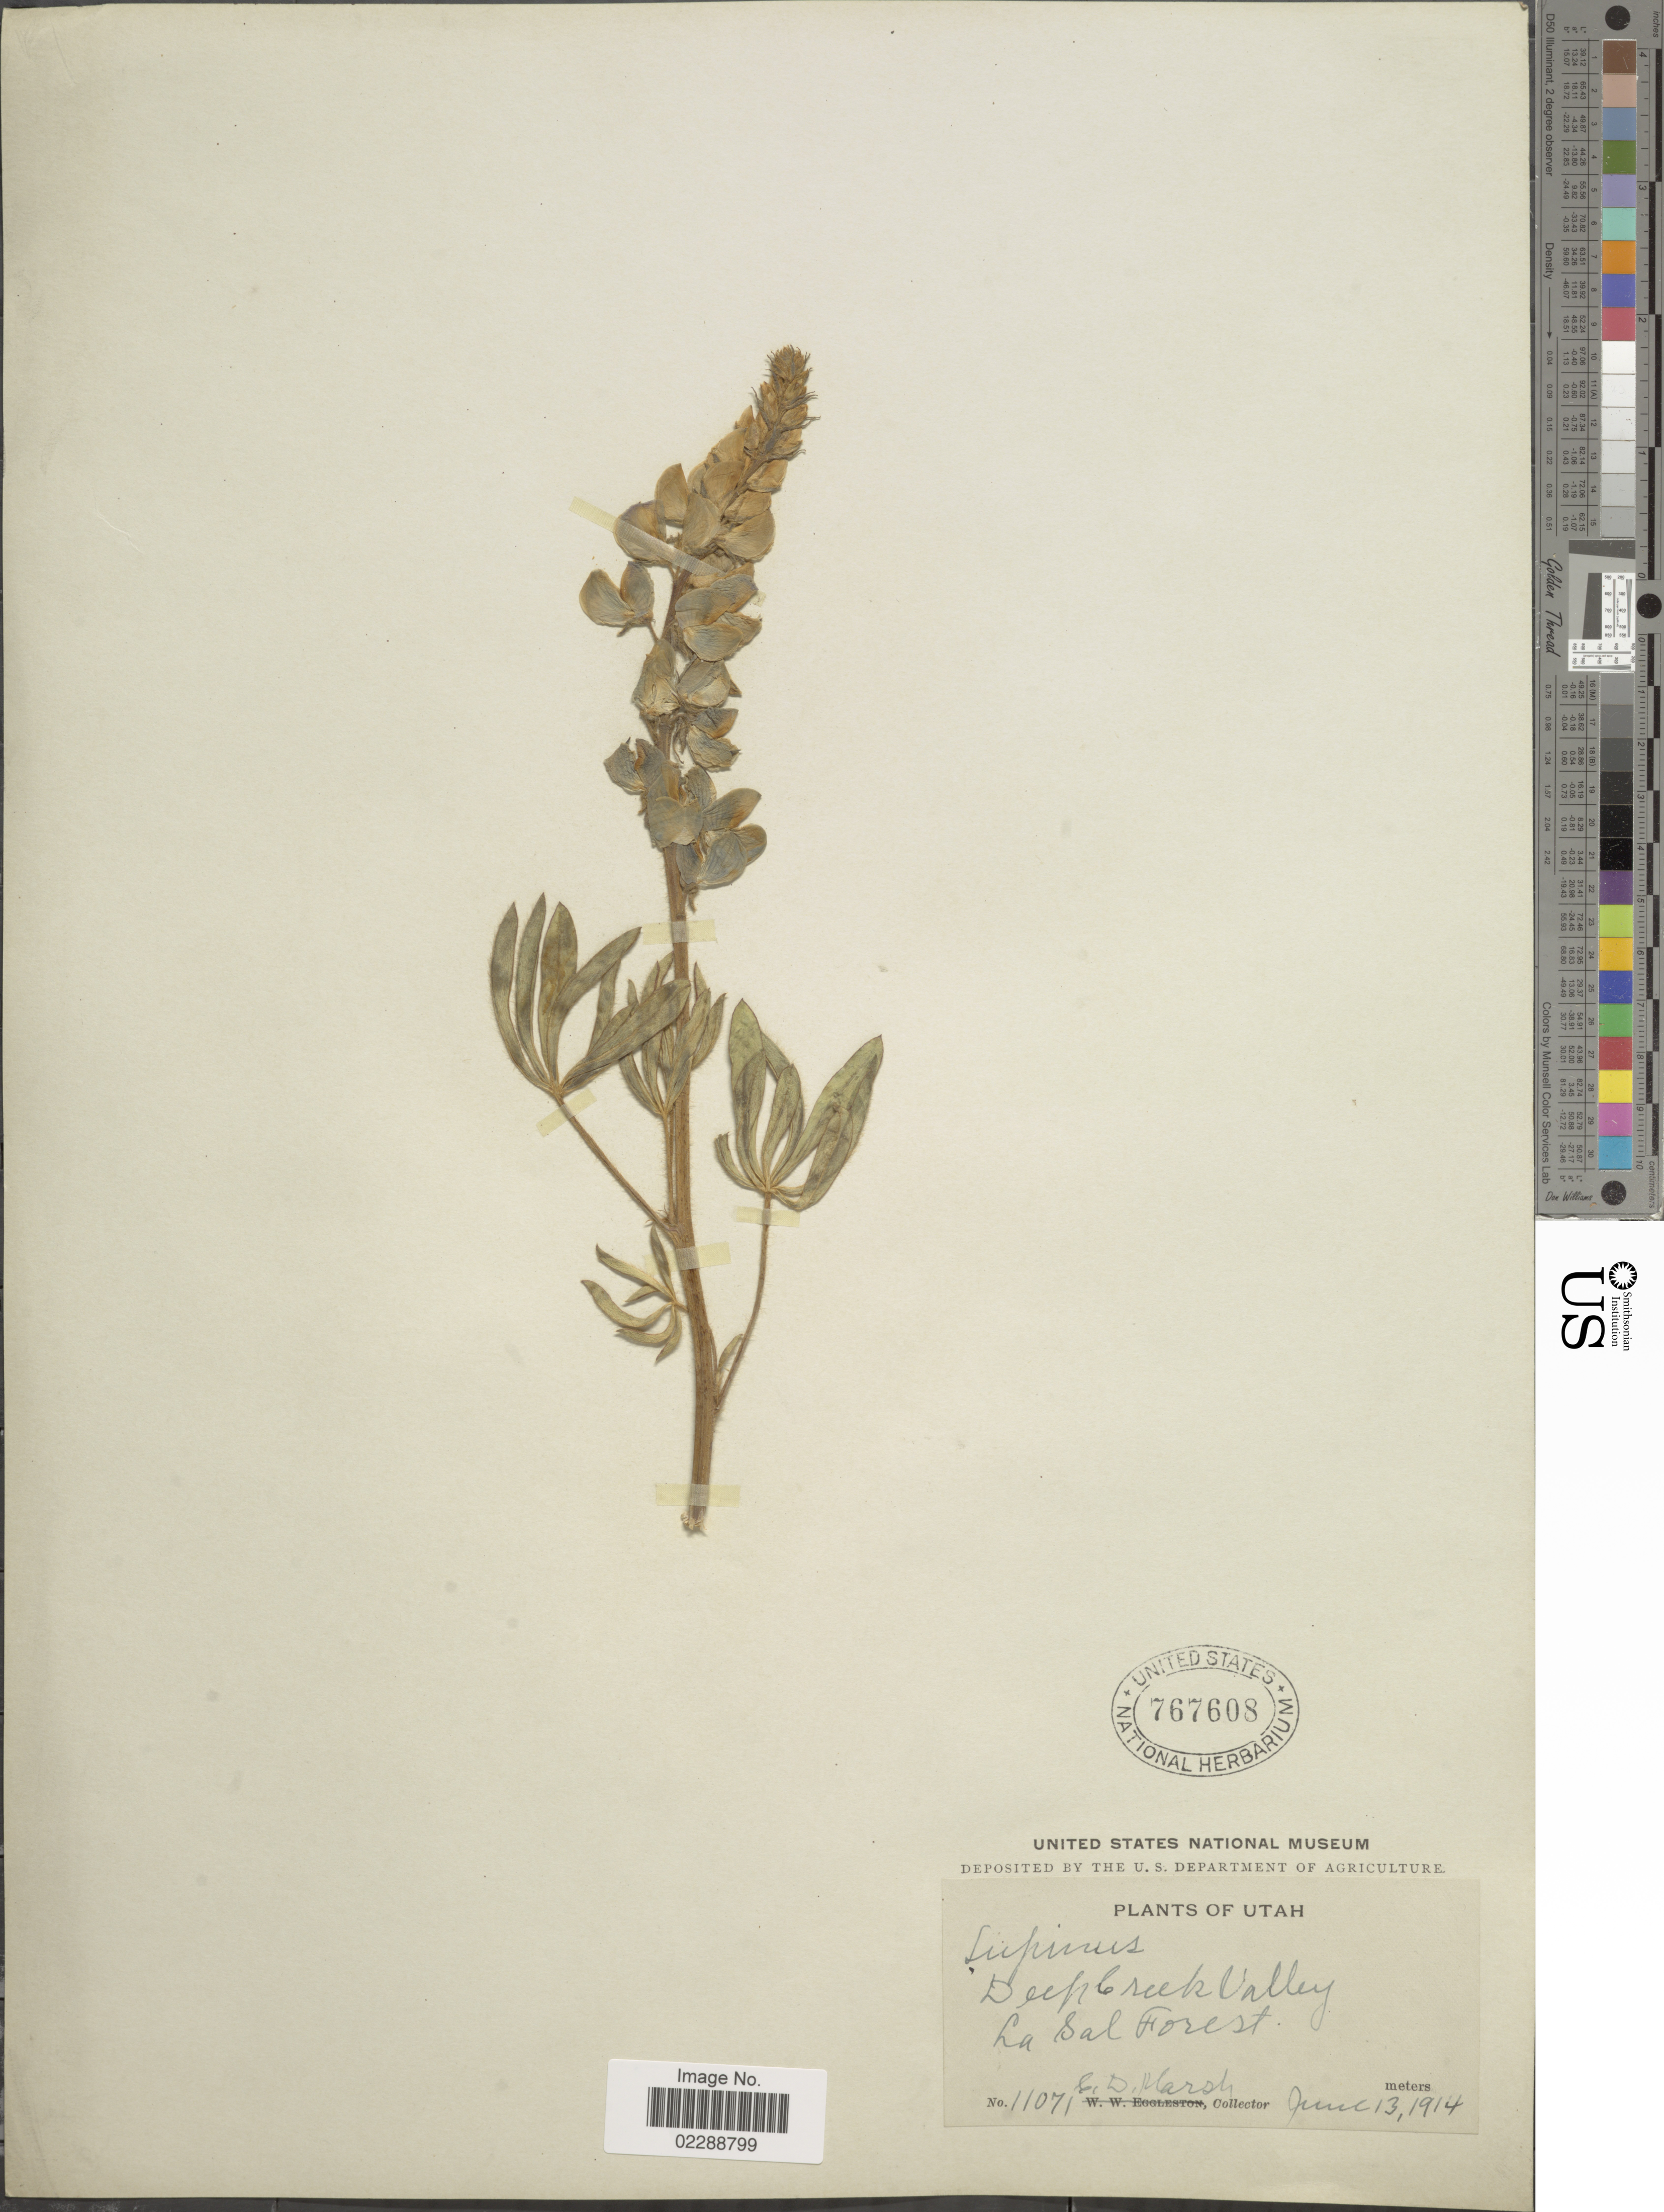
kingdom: Plantae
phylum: Tracheophyta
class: Magnoliopsida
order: Fabales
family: Fabaceae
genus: Lupinus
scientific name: Lupinus sp.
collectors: C. D. Marsh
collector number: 11071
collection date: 1914-06-13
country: United States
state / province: Utah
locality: Deep Creek Valley, La Sal Forest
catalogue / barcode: US 767608